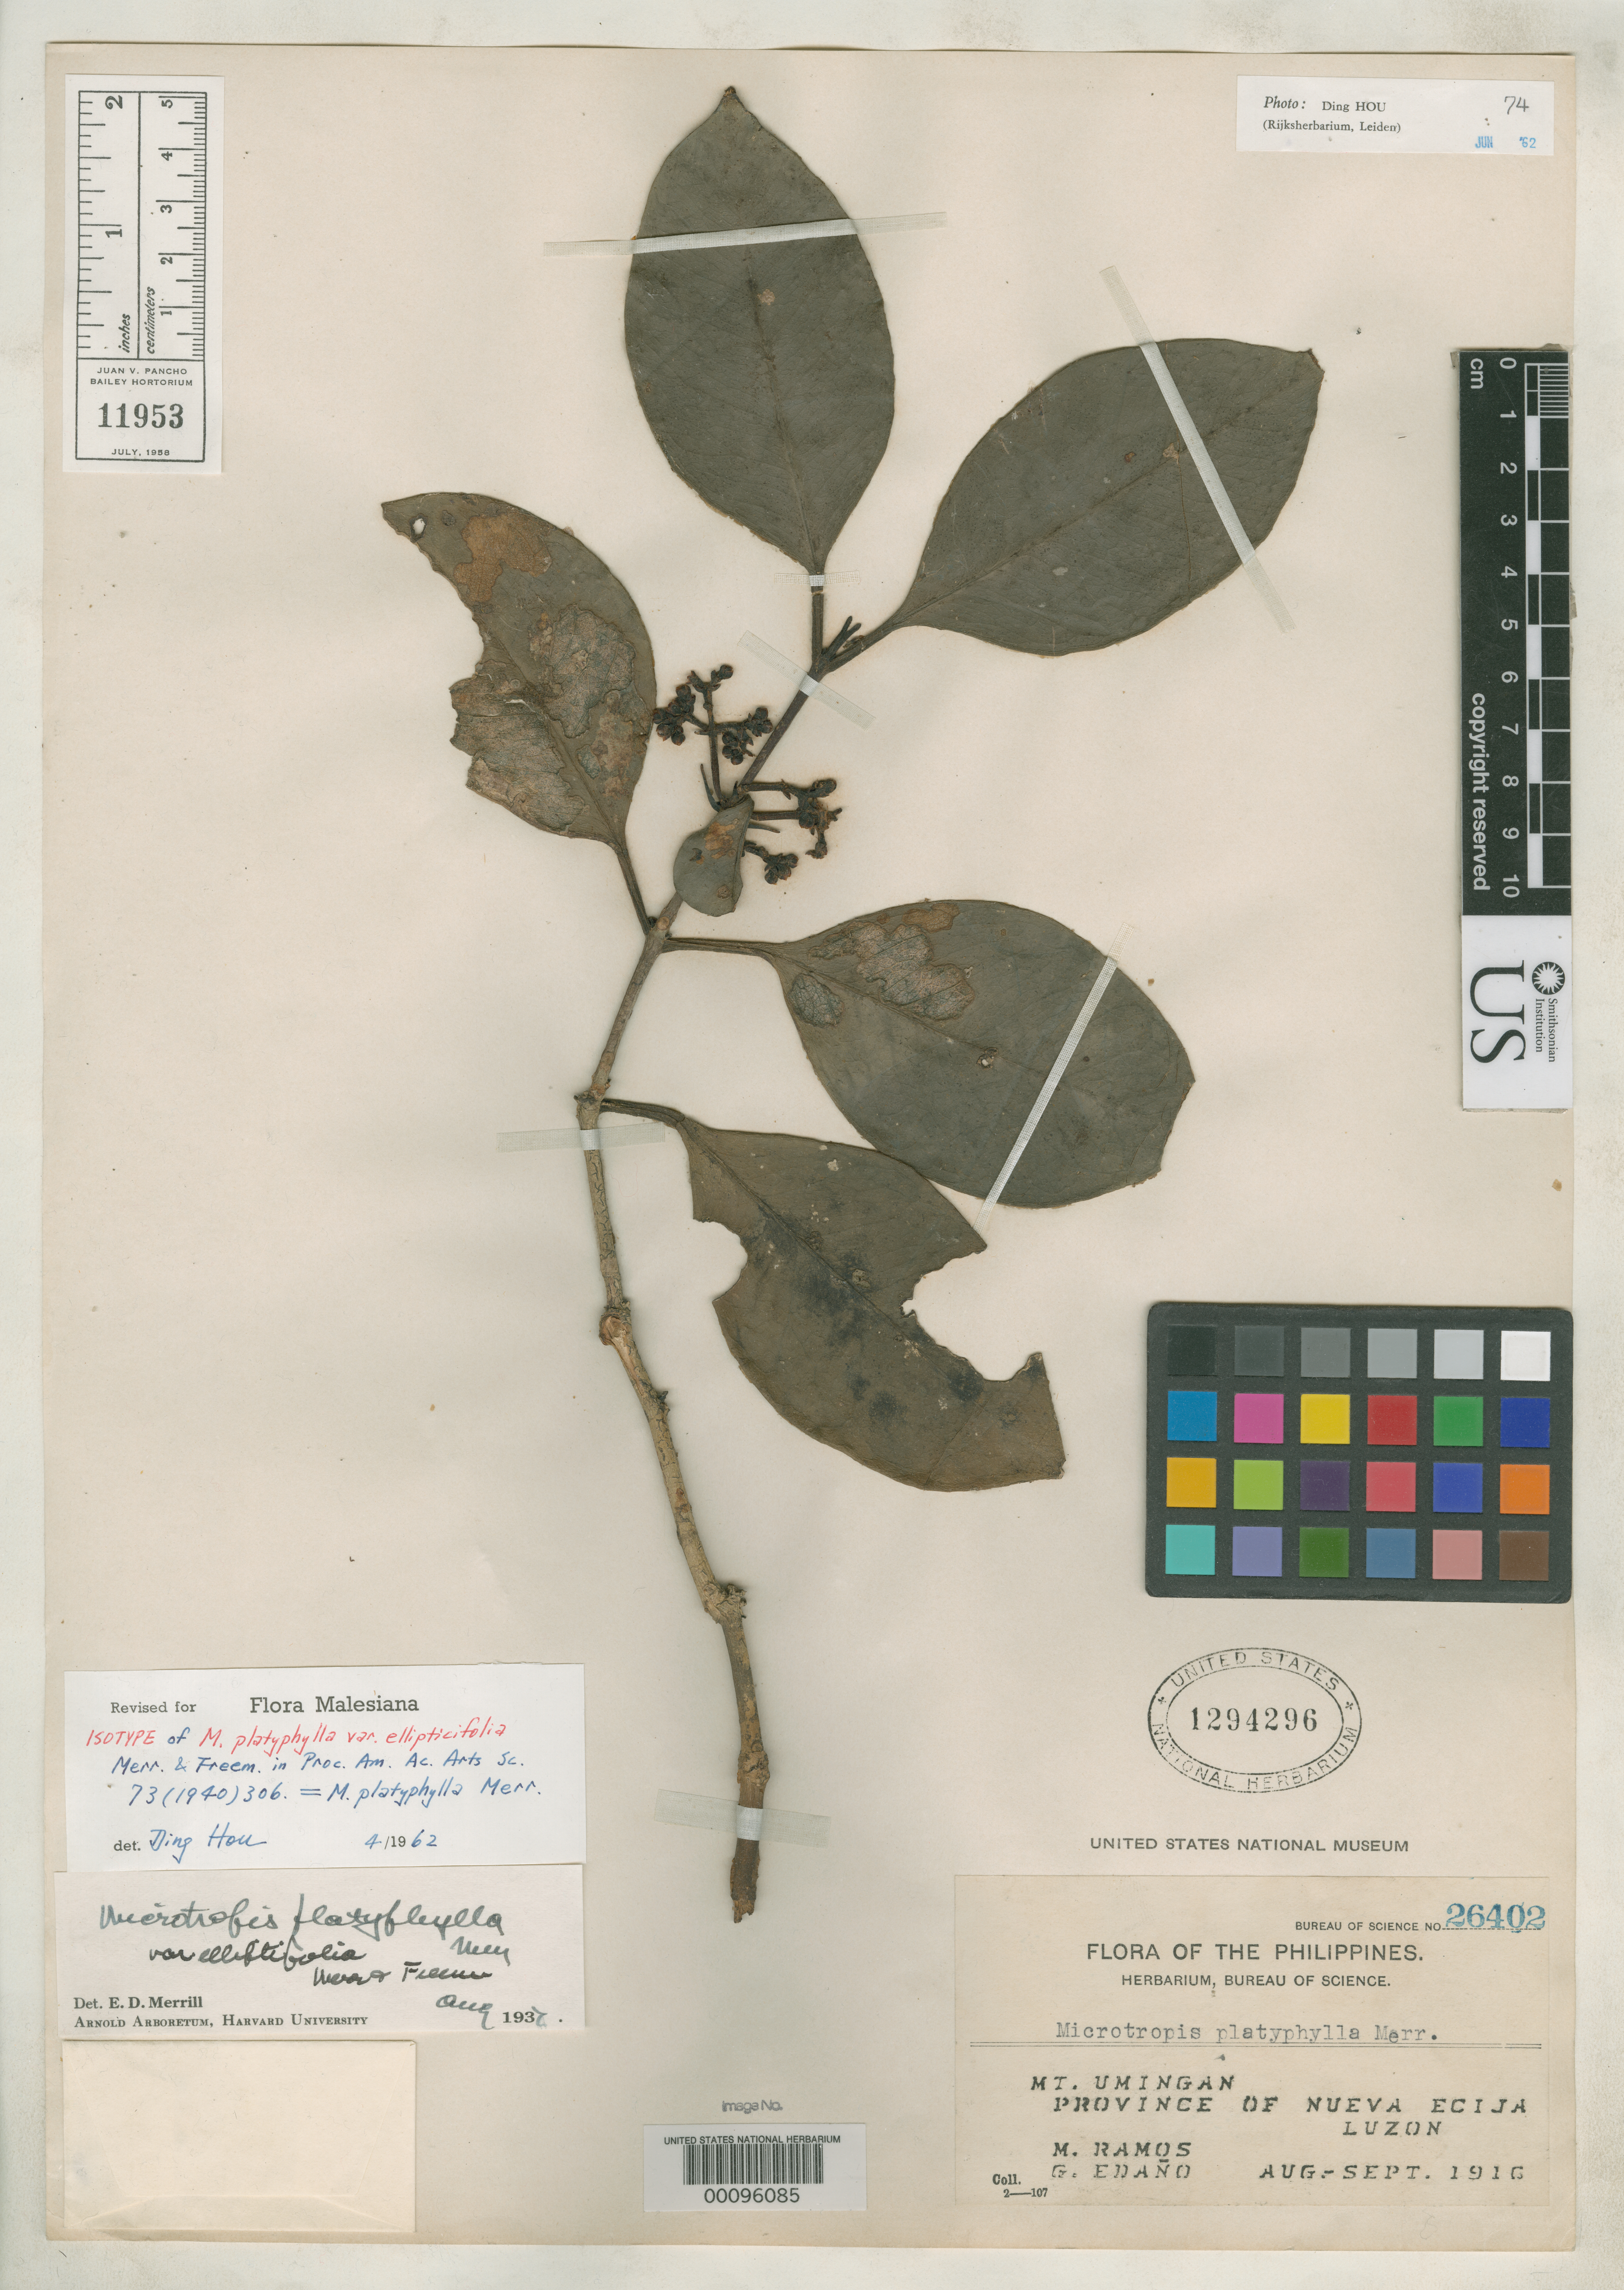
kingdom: Plantae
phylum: Tracheophyta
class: Magnoliopsida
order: Celastrales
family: Celastraceae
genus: Microtropis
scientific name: Microtropis platyphylla var. ellipticifolia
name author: Merr. & F. L. Freeman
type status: Isotype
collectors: M. Ramos & G. E. Edaño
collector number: Bur. Sci. 26402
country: Philippines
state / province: Central Luzon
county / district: Nueva Ecija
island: Luzon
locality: Mt. Umingan.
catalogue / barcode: US 1294296